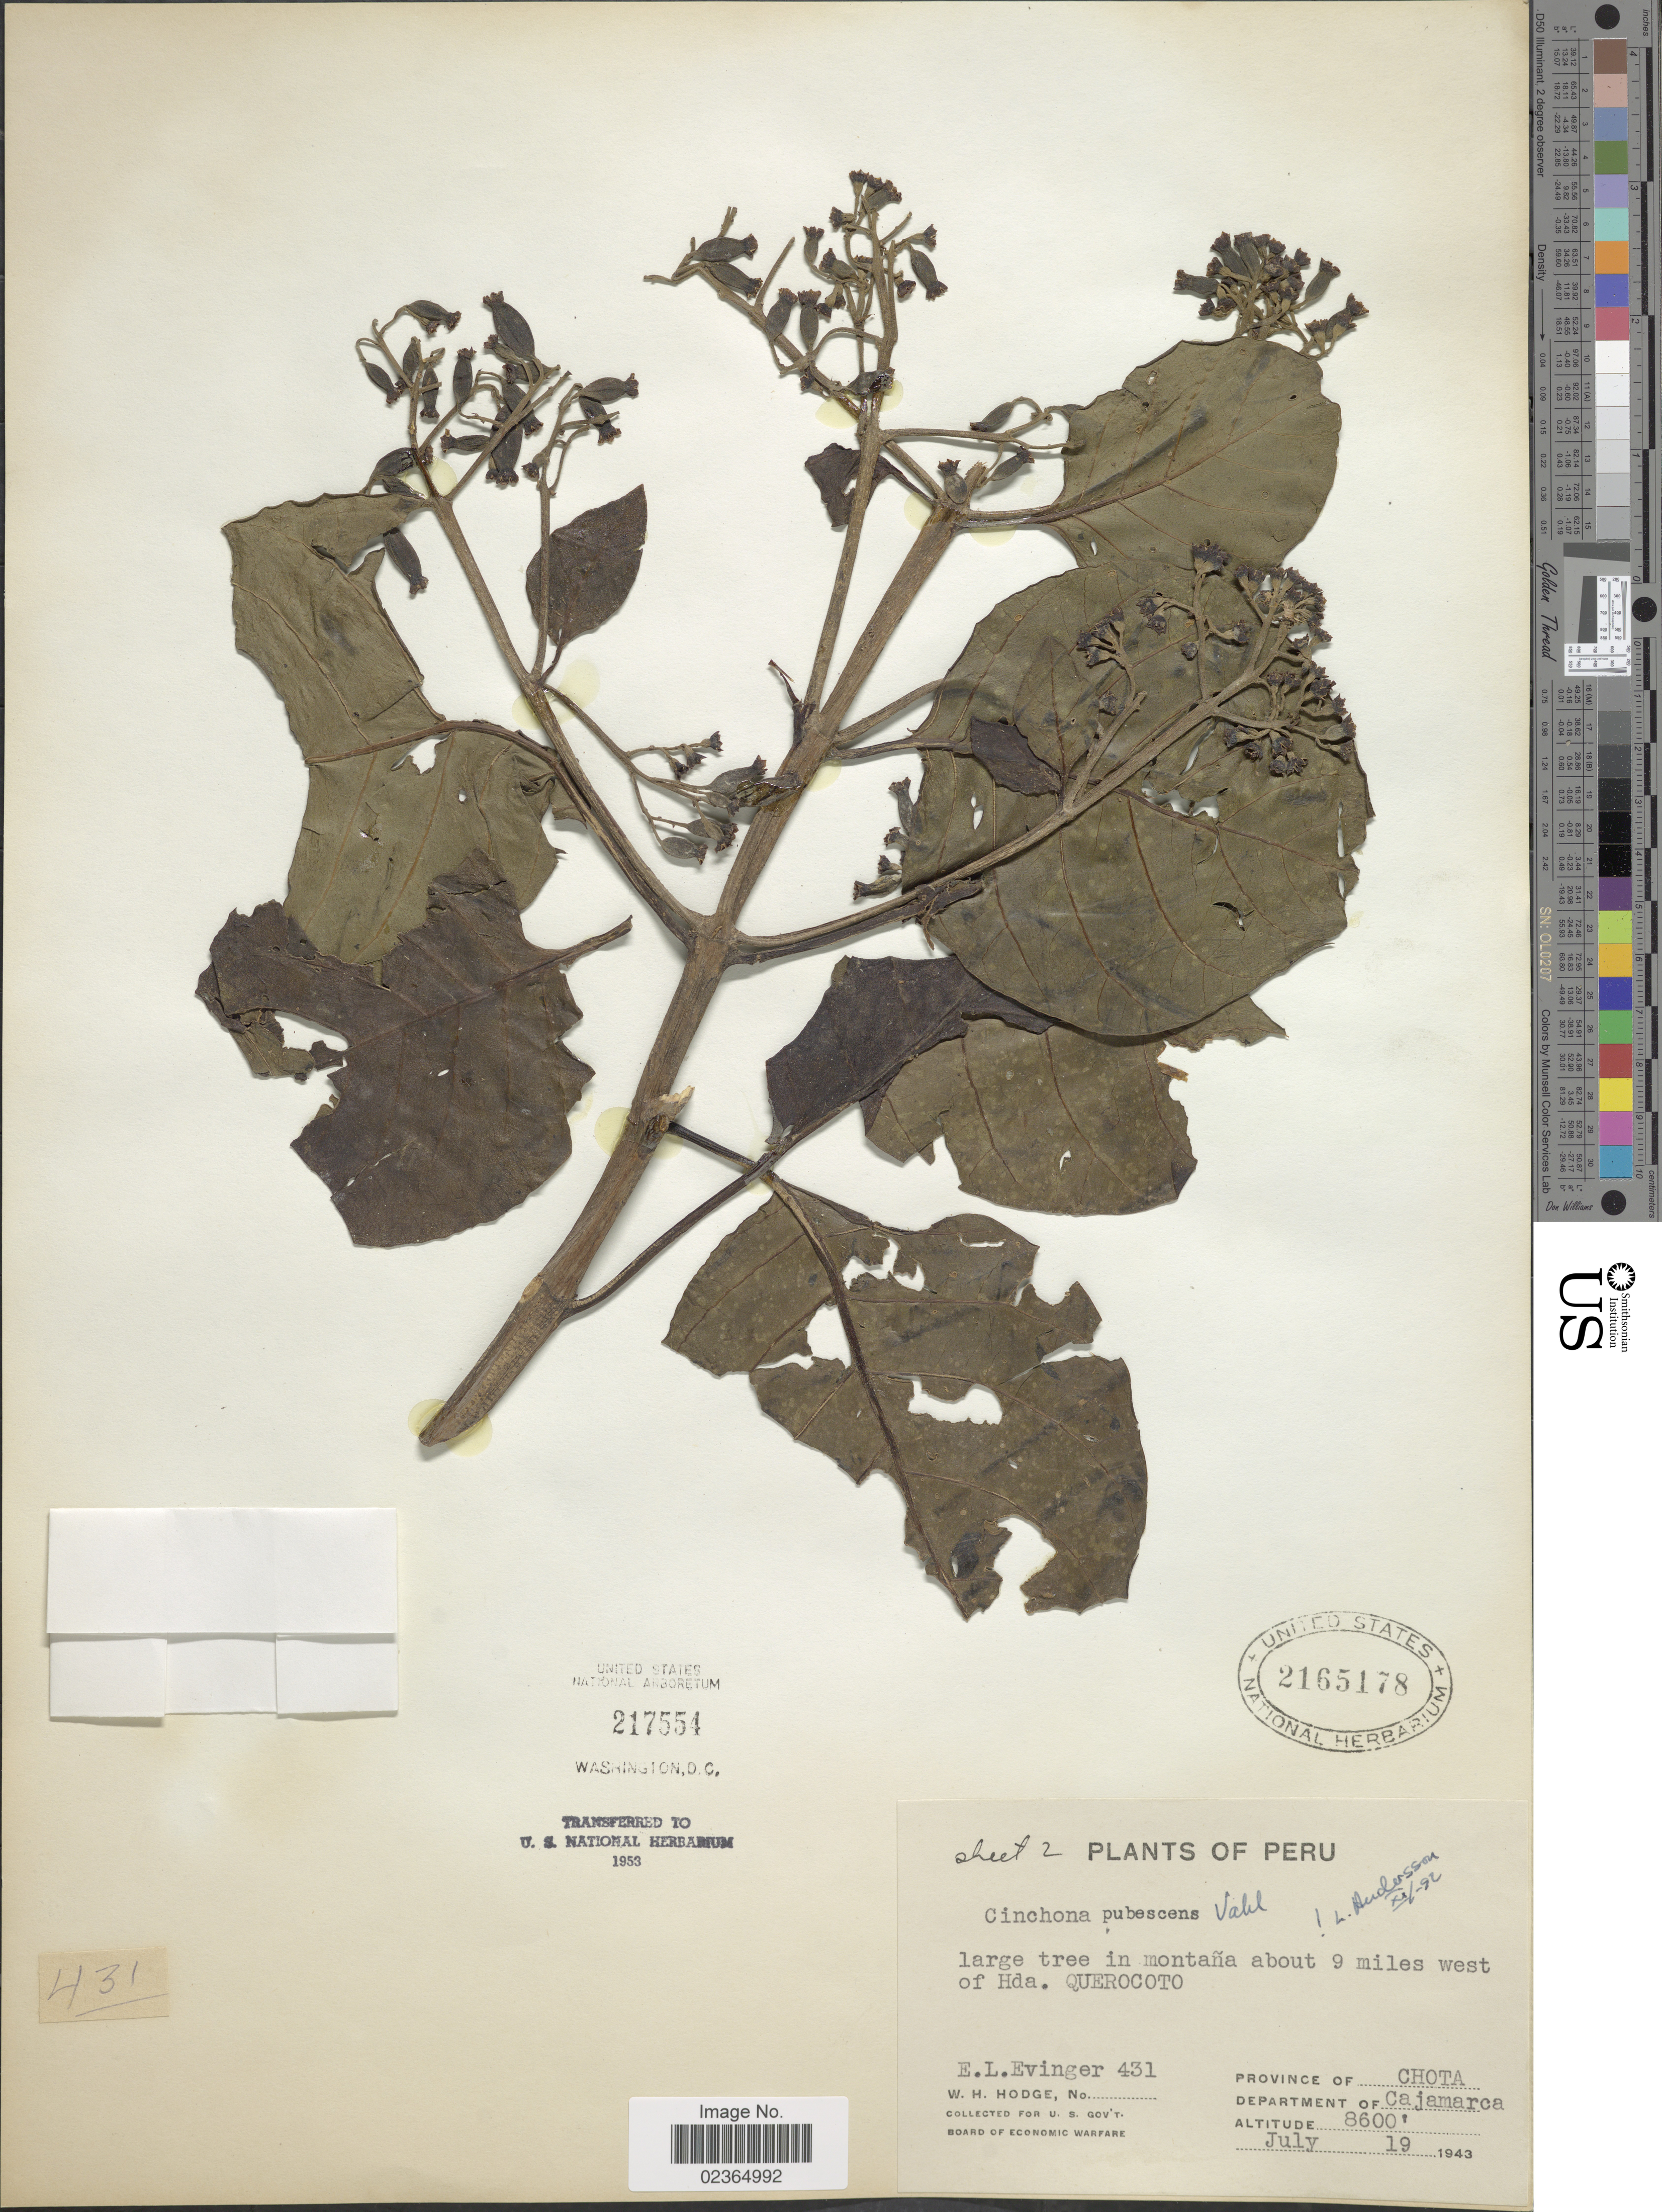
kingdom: Plantae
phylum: Tracheophyta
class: Magnoliopsida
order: Gentianales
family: Rubiaceae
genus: Cinchona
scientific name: Cinchona pubescens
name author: Vahl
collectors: E. Evinger & W. Hodge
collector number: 431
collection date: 1943-07-18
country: Peru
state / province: Cajamarca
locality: About 9 miles west of Hda. Querocoto. Province of Chota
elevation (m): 2621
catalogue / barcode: US 2165178